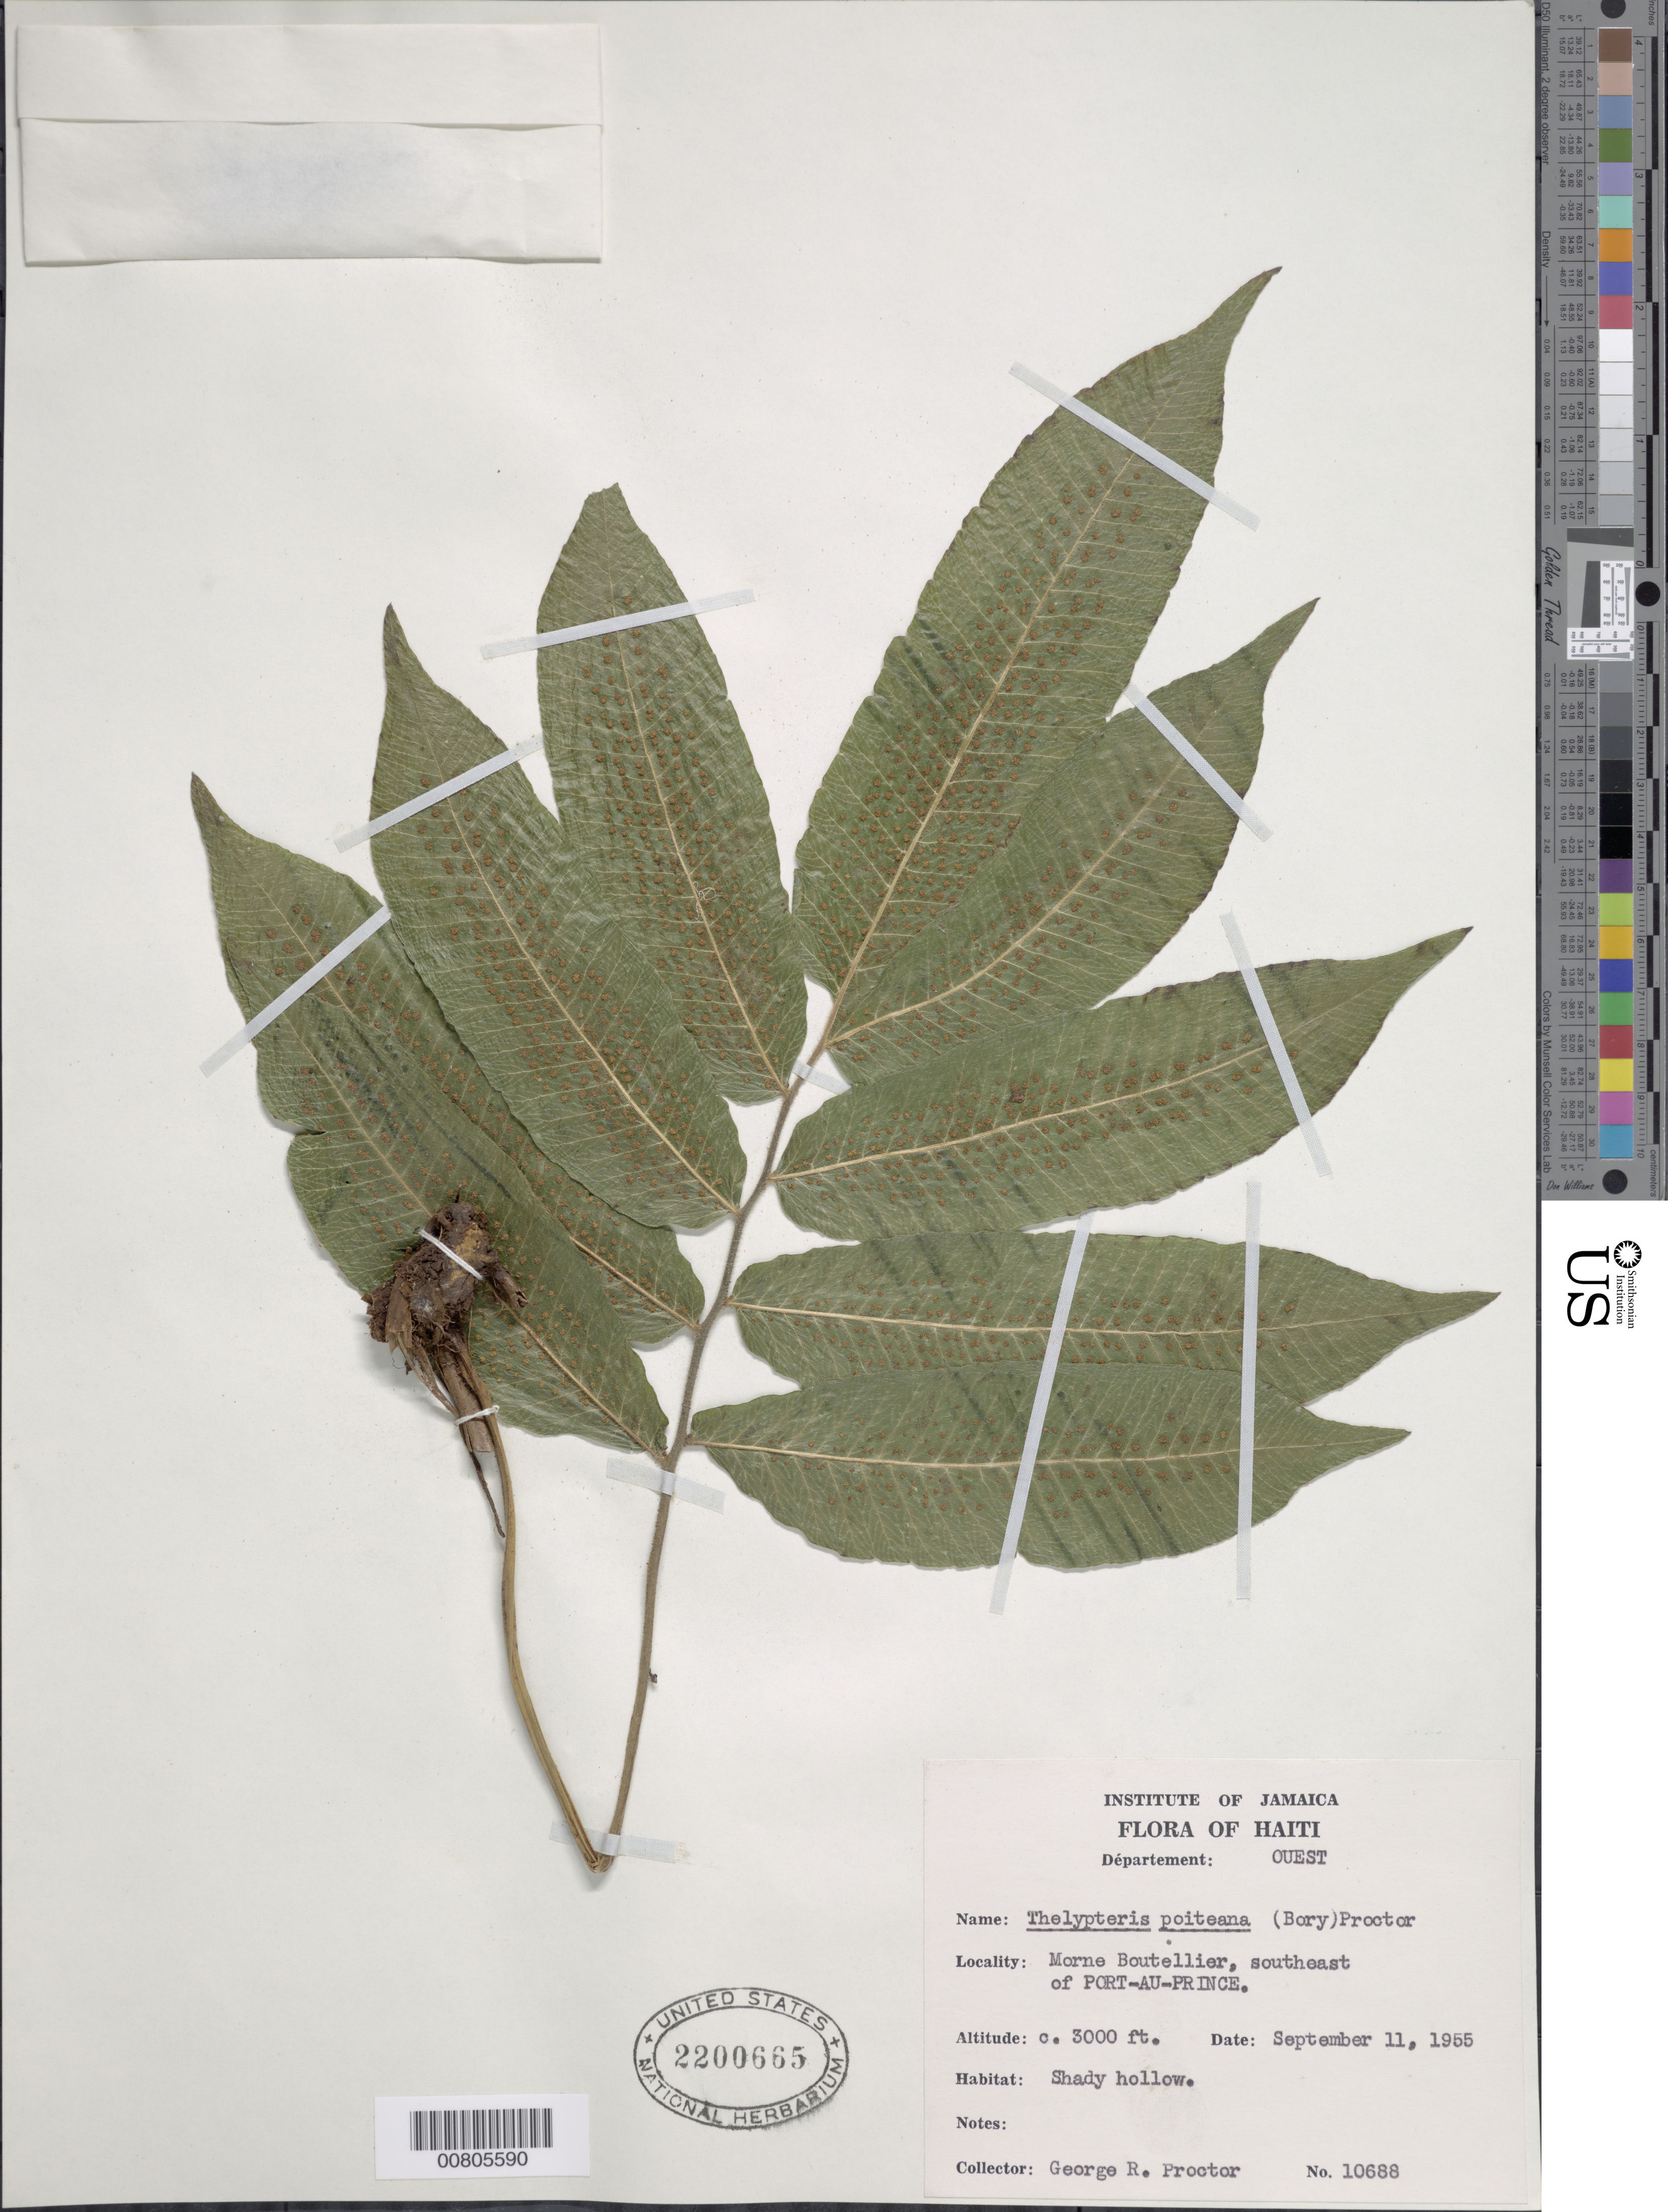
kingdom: Plantae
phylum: Tracheophyta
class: Polypodiopsida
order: Polypodiales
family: Thelypteridaceae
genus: Goniopteris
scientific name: Goniopteris poiteana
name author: (Bory) Ching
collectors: G. R. Proctor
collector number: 10688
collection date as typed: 11 Sep 1955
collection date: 1955-09-11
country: Haiti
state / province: Ouest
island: Hispaniola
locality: Morne Boutellier, SE of Port au Prince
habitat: Shady hollow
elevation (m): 914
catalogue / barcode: US 2200665